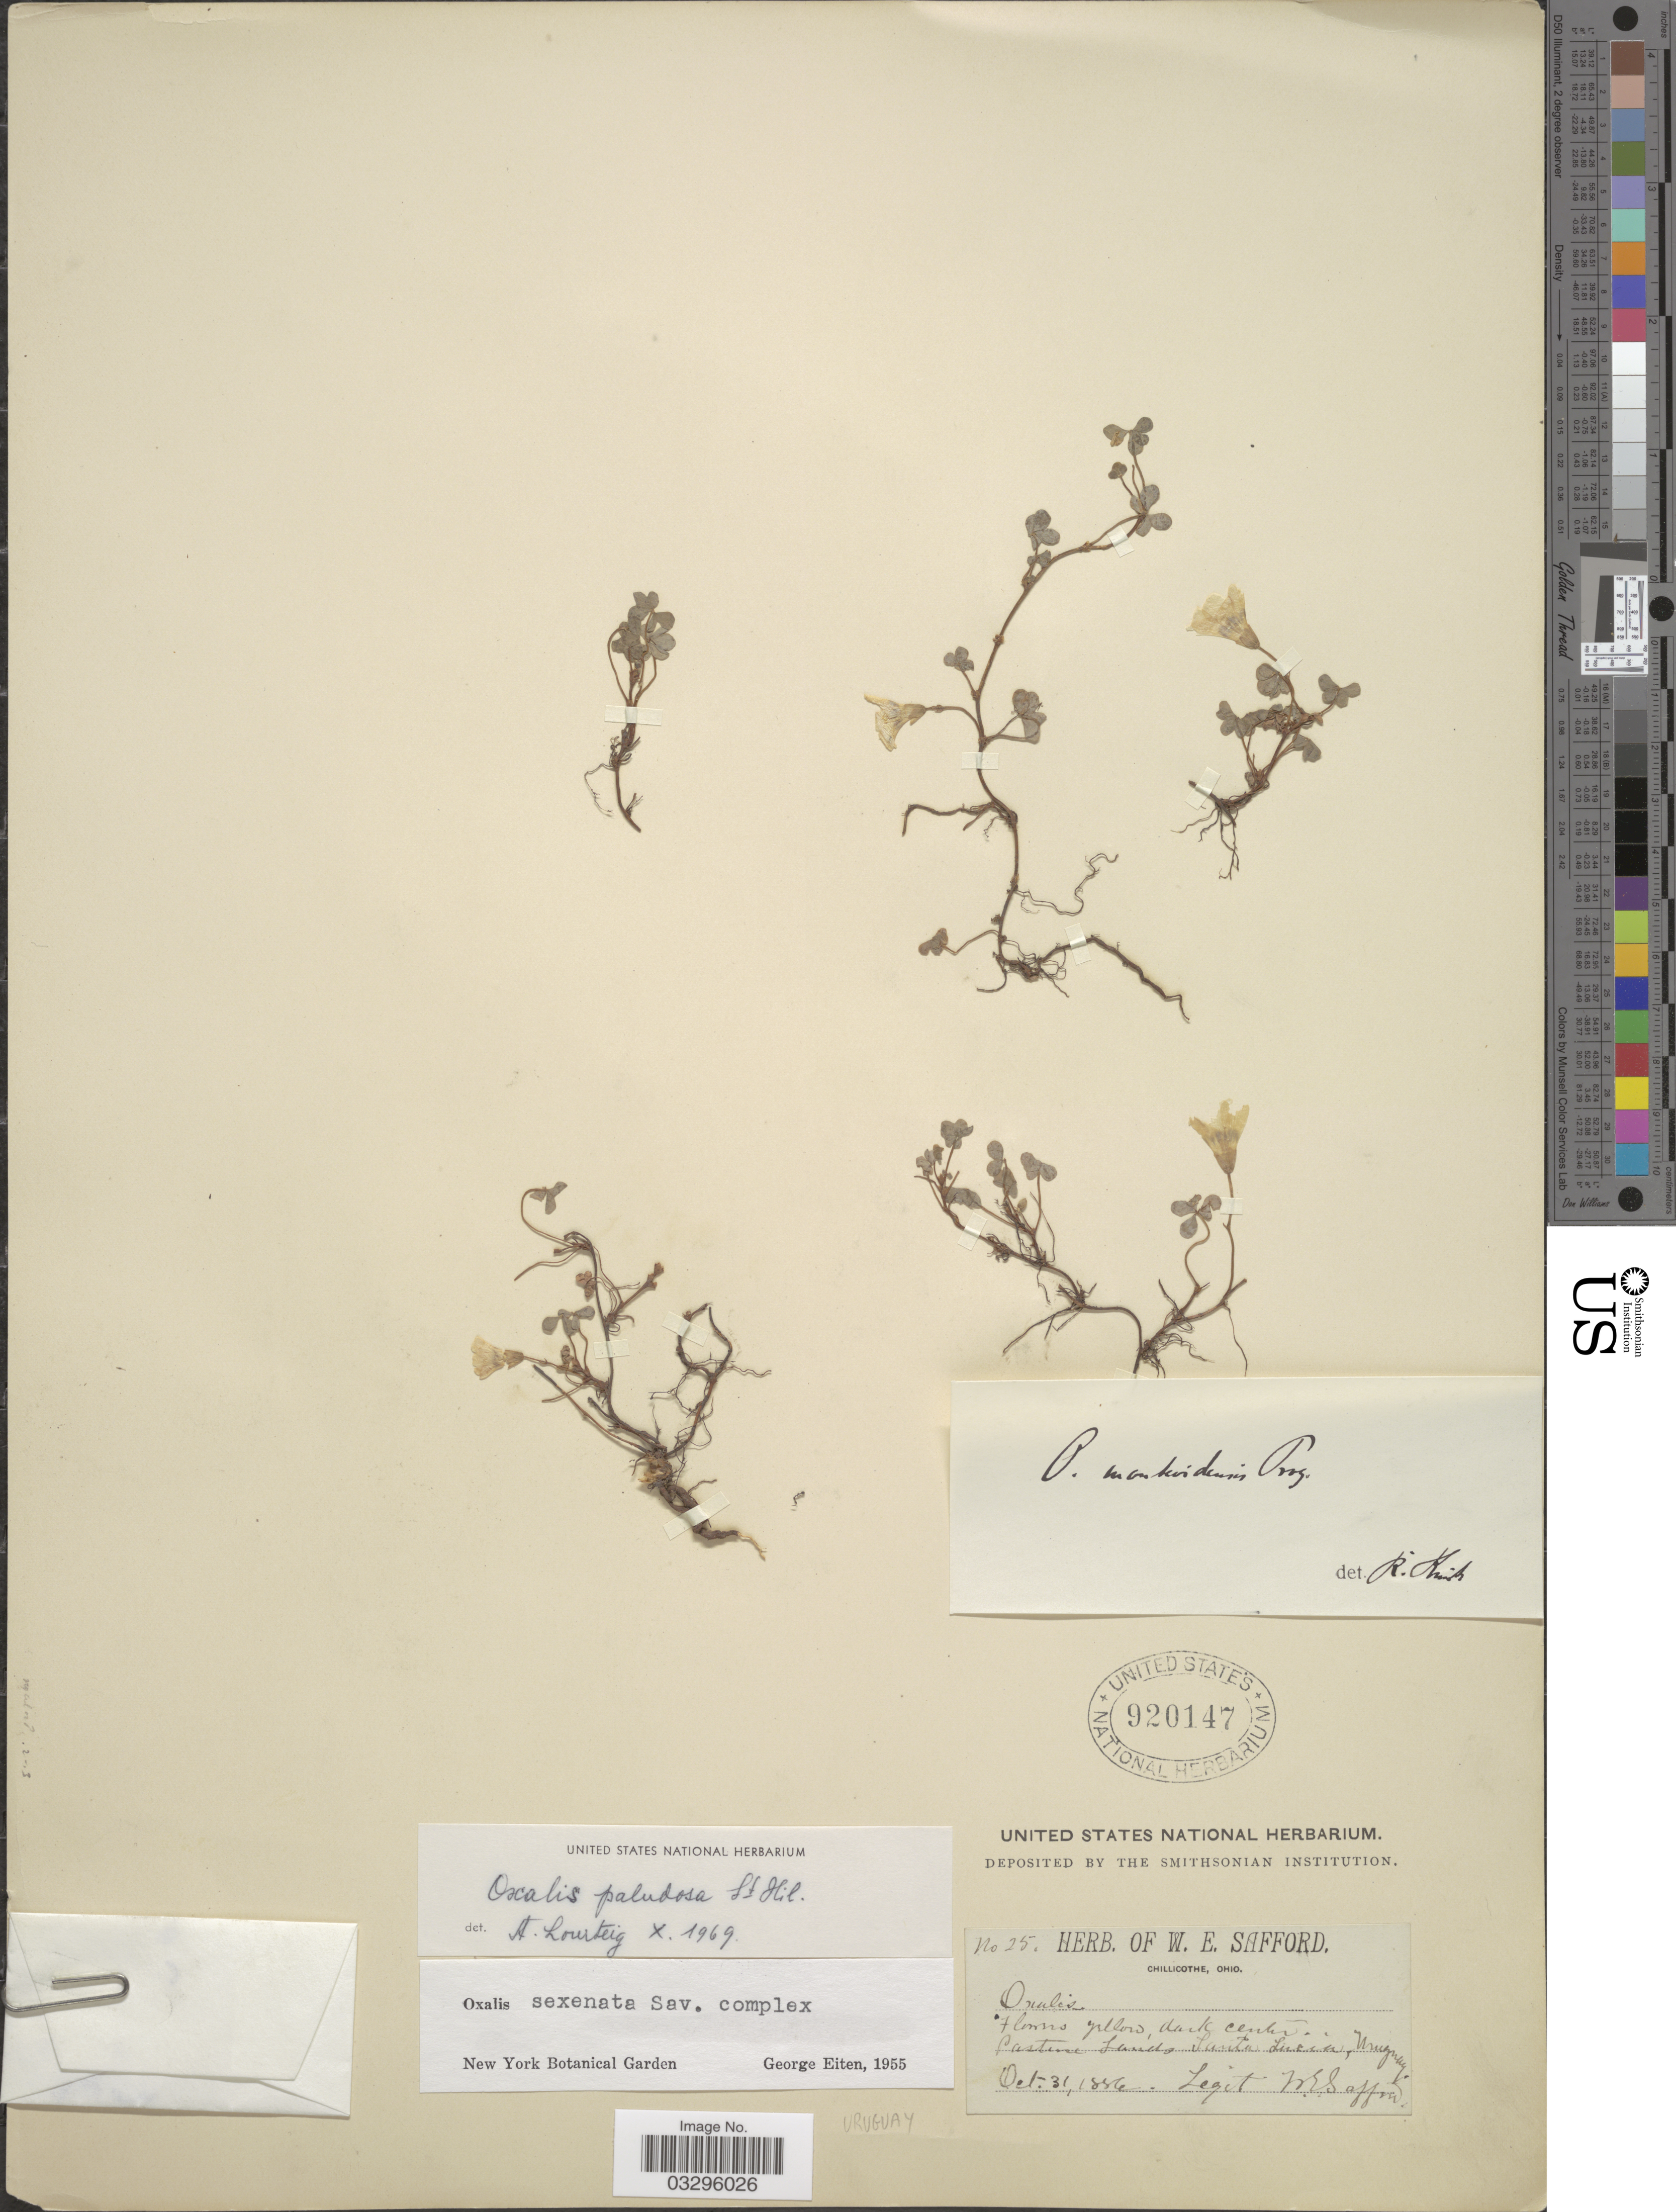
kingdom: Plantae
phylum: Tracheophyta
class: Magnoliopsida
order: Oxalidales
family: Oxalidaceae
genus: Oxalis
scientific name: Oxalis paludosa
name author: A. St.-Hil.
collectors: W. E. Safford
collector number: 25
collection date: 1886-10-31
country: Uruguay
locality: Pasture Lands Santa Lucia.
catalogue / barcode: US 920147